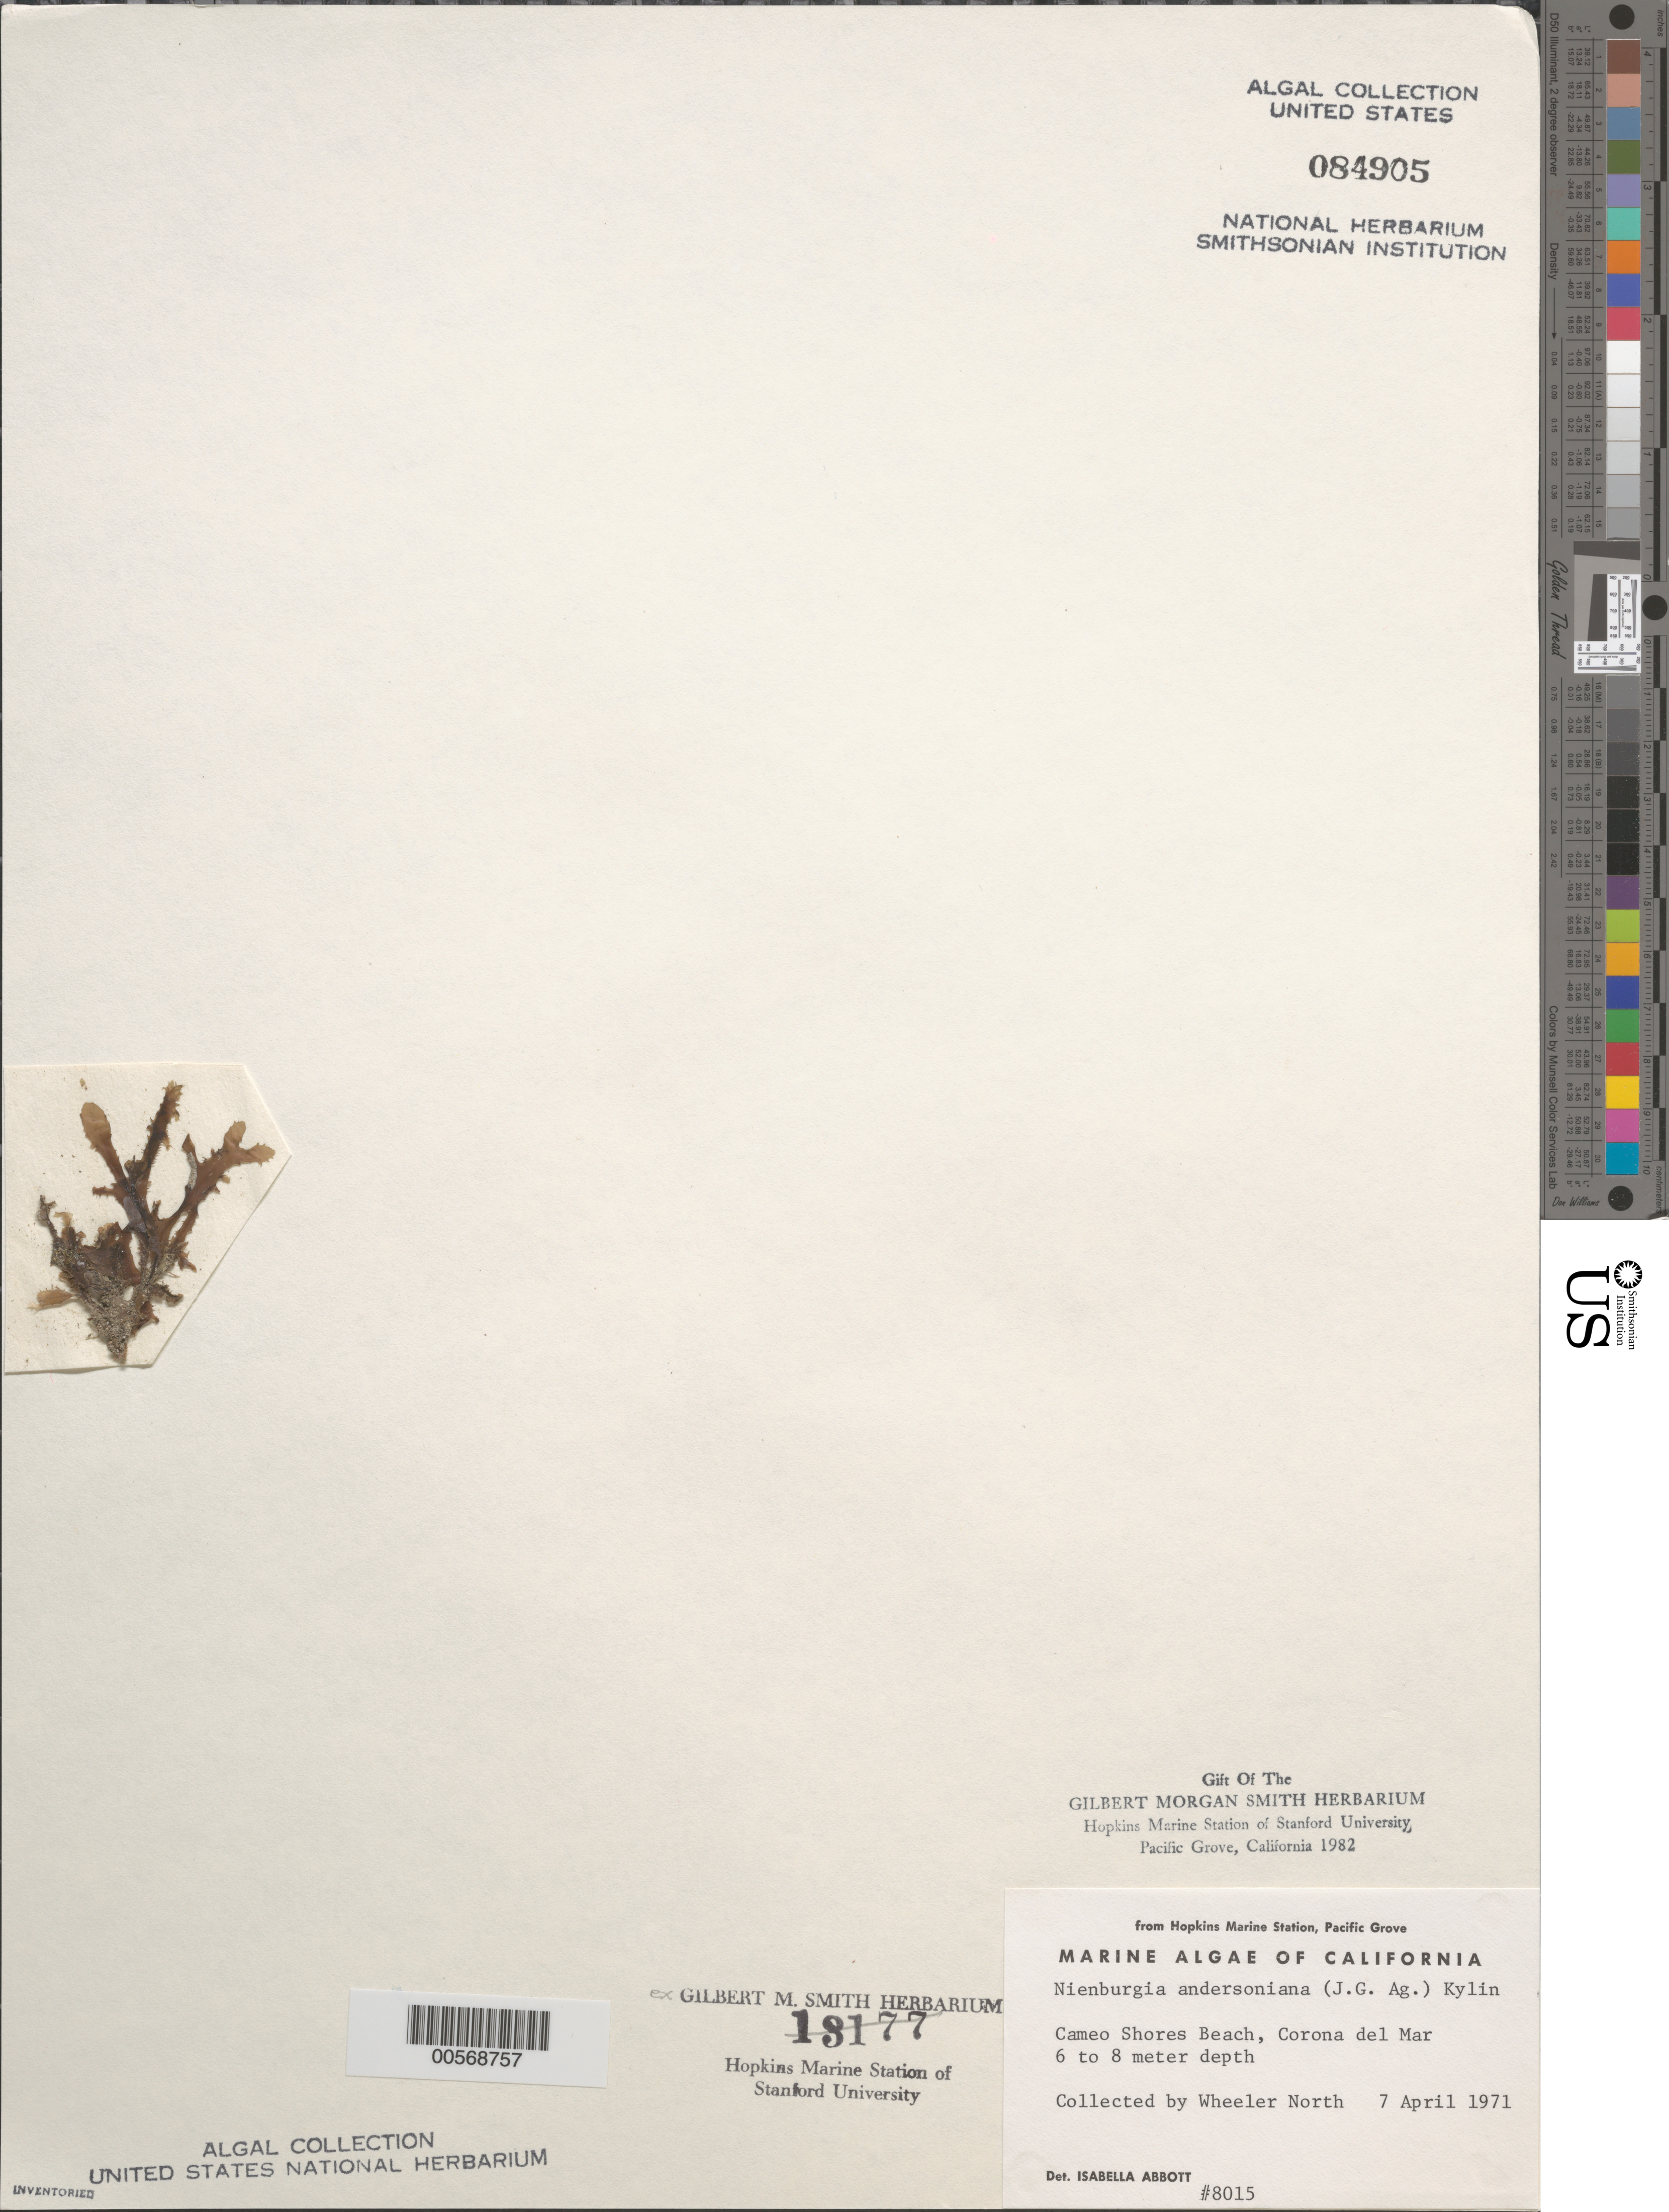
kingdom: Plantae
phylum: Rhodophyta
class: Florideophyceae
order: Ceramiales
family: Delesseriaceae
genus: Nienburgia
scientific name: Nienburgia andersoniana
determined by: Abbott, Isabella A.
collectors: W. North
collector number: IAA 8015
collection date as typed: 07 Apr 1971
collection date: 1971-04-07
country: United States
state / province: California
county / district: Orange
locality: Cameo Shores Beach, Corona del Mar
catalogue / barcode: US 84905